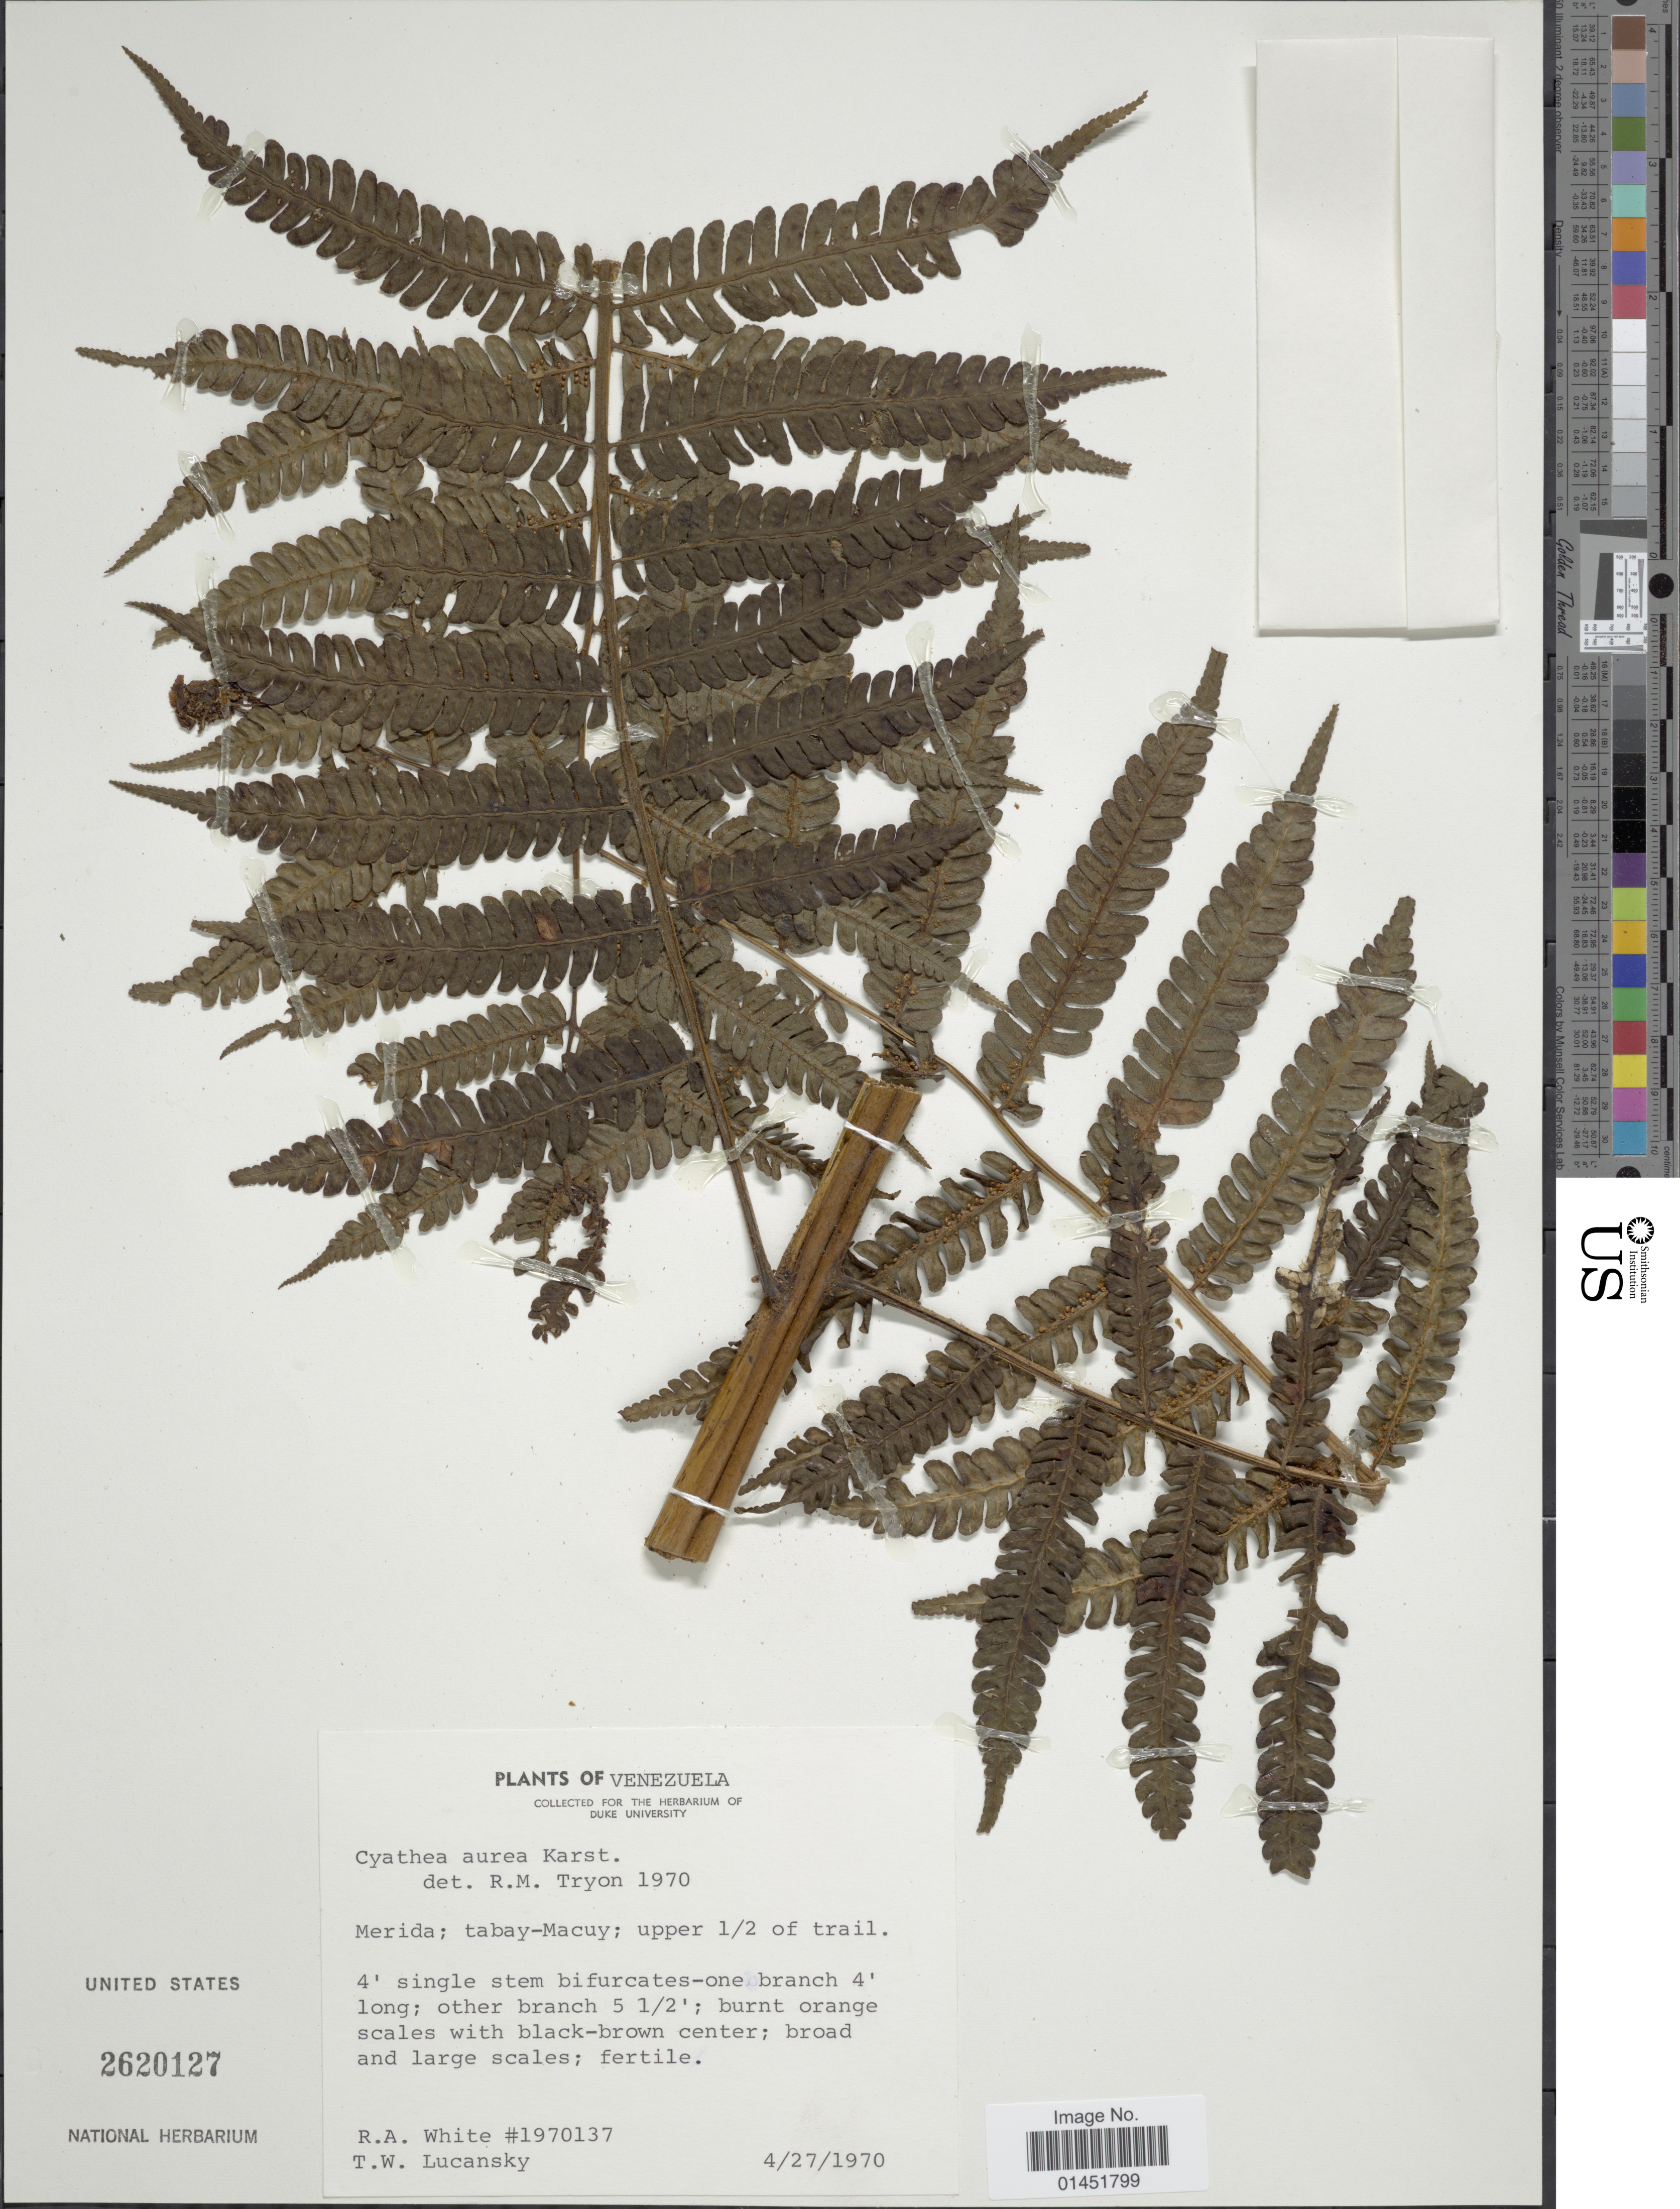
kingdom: Plantae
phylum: Tracheophyta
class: Polypodiopsida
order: Cyatheales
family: Cyatheaceae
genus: Cyathea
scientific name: Cyathea fulva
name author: (M. Martens & Galeotti) Fée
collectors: R. A. White & T. Lucansky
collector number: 1970137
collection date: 1970-04-27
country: Venezuela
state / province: Mérida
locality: Tabay-Mucuy; upper ½ of trail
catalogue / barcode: US 2620127